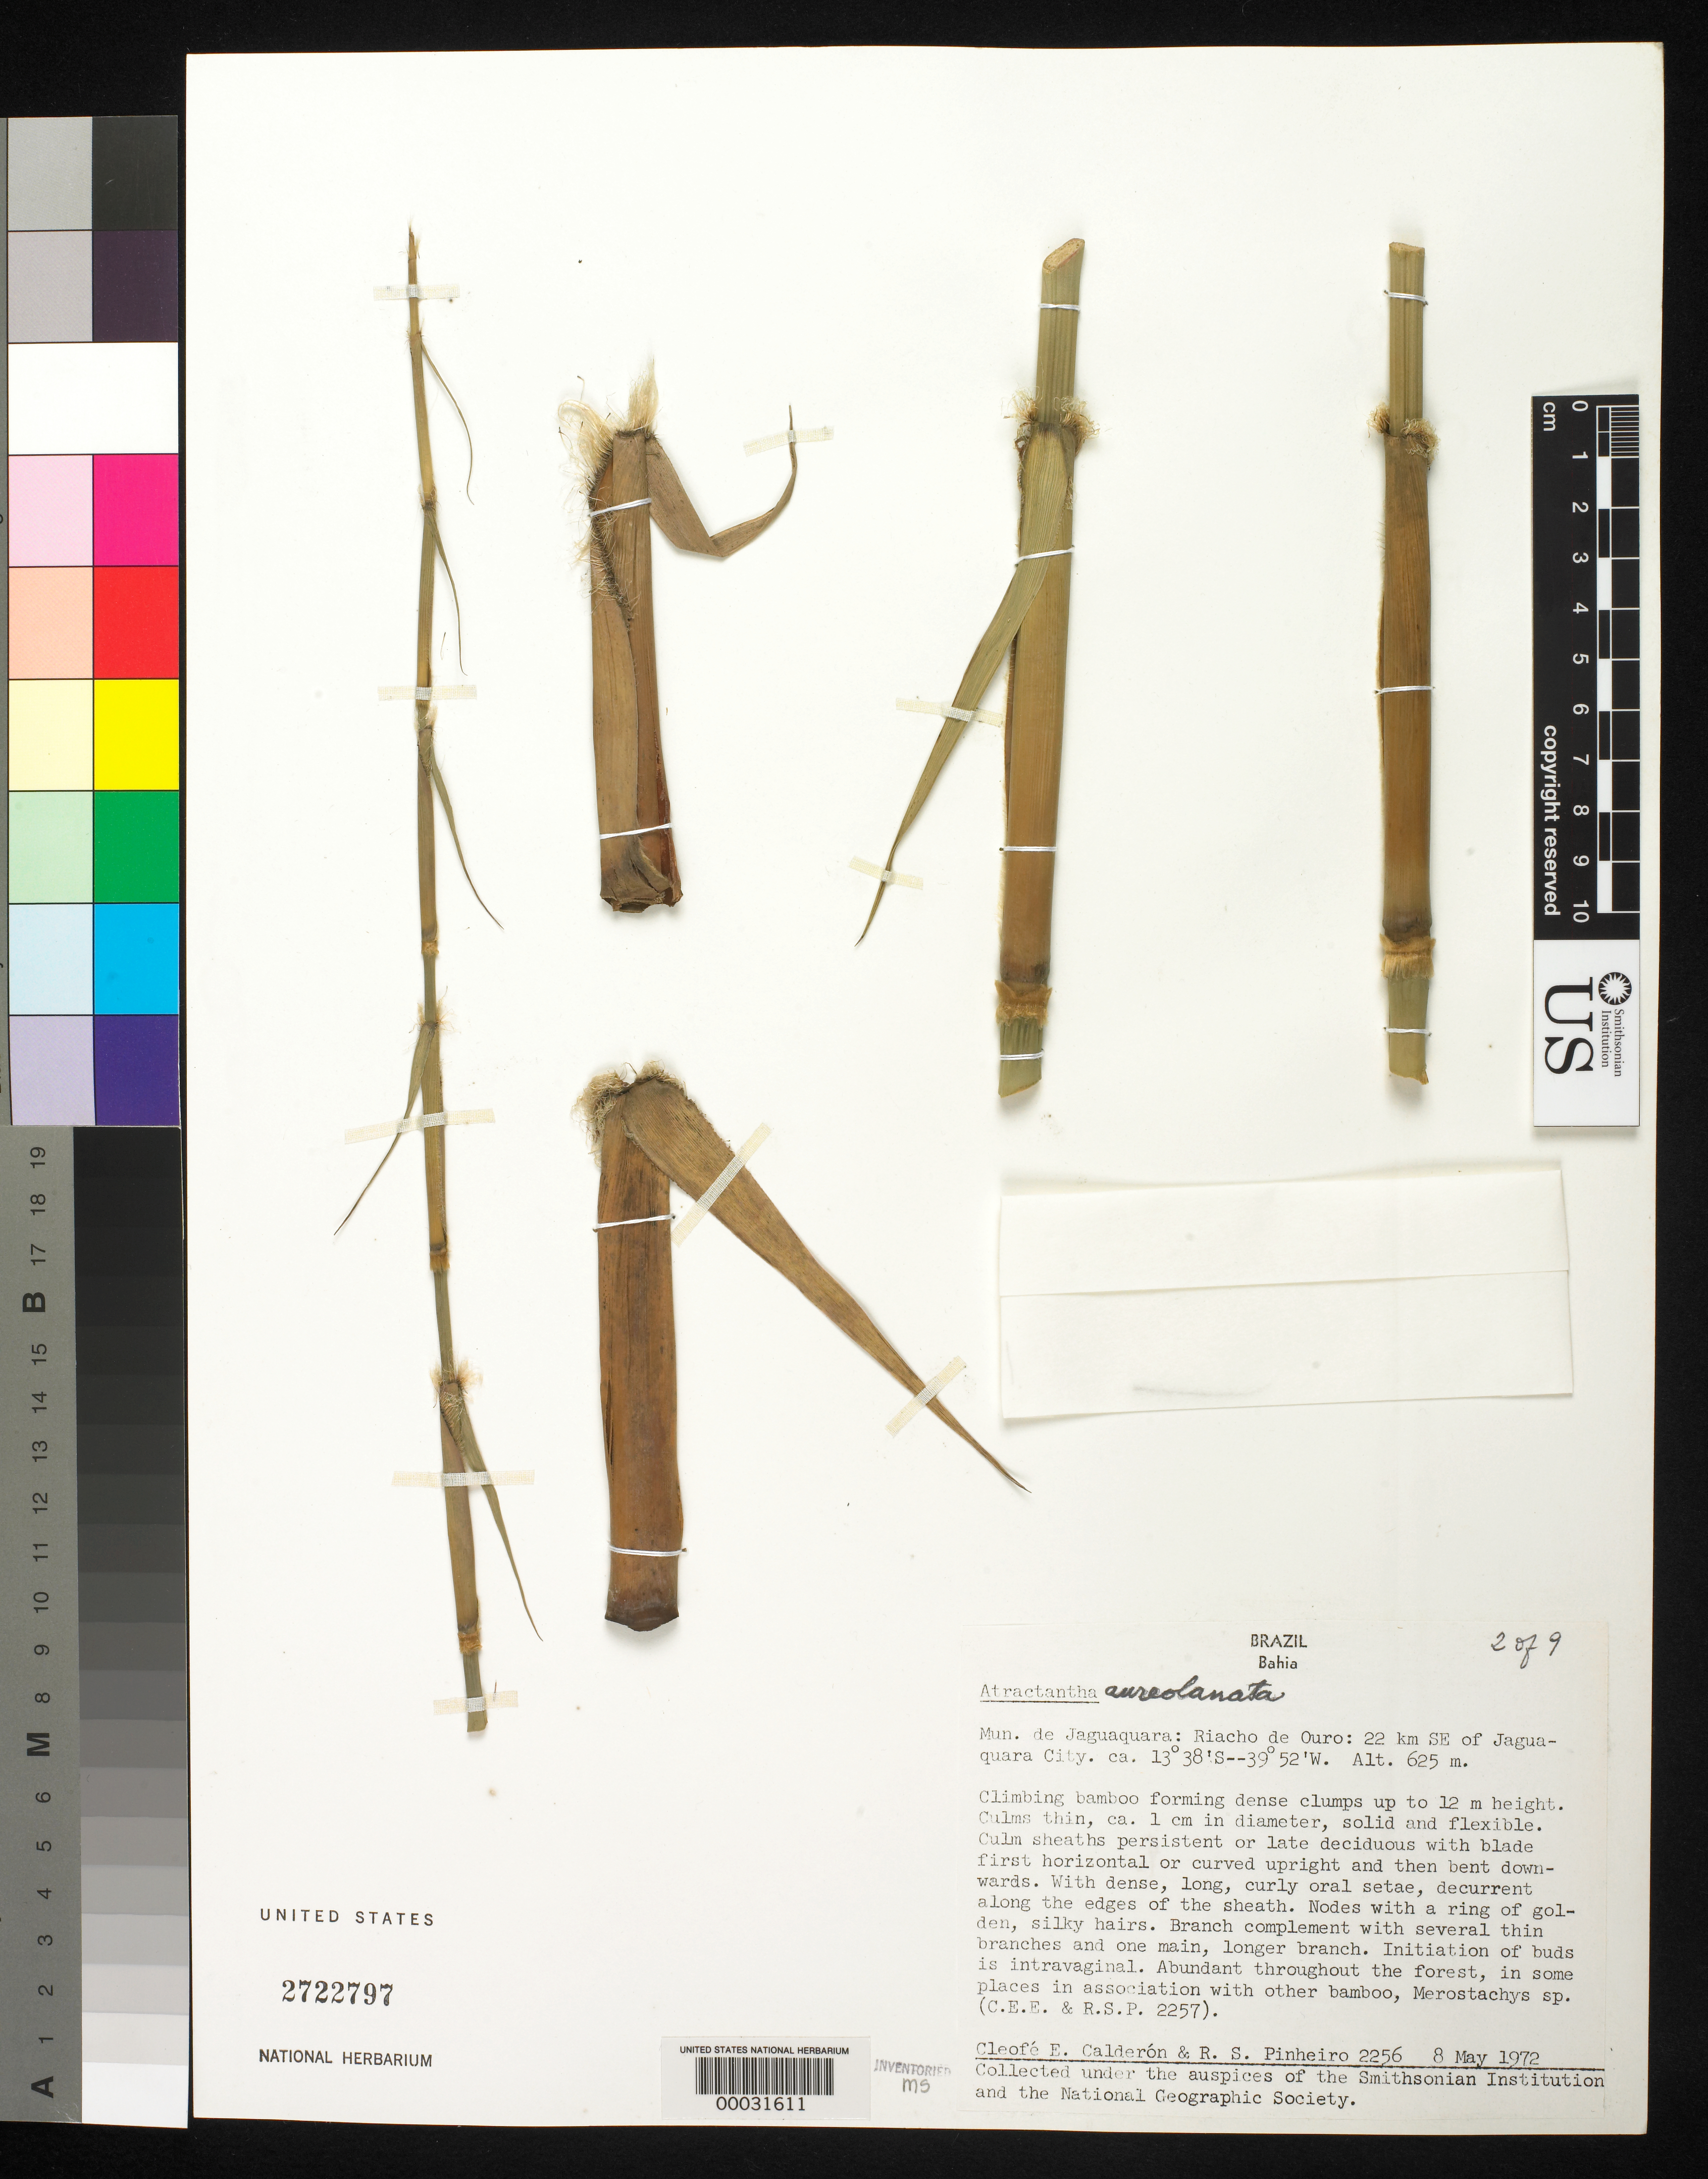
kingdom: Plantae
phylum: Tracheophyta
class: Liliopsida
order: Poales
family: Poaceae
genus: Atractantha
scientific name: Atractantha aureolanata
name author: Judz.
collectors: C. E. Calderón & R. S. Pinheiro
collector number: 2256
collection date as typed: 08 May 1972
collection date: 1972-05-08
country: Brazil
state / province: Bahia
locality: Jaguaquara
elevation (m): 625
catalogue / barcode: US 2722797